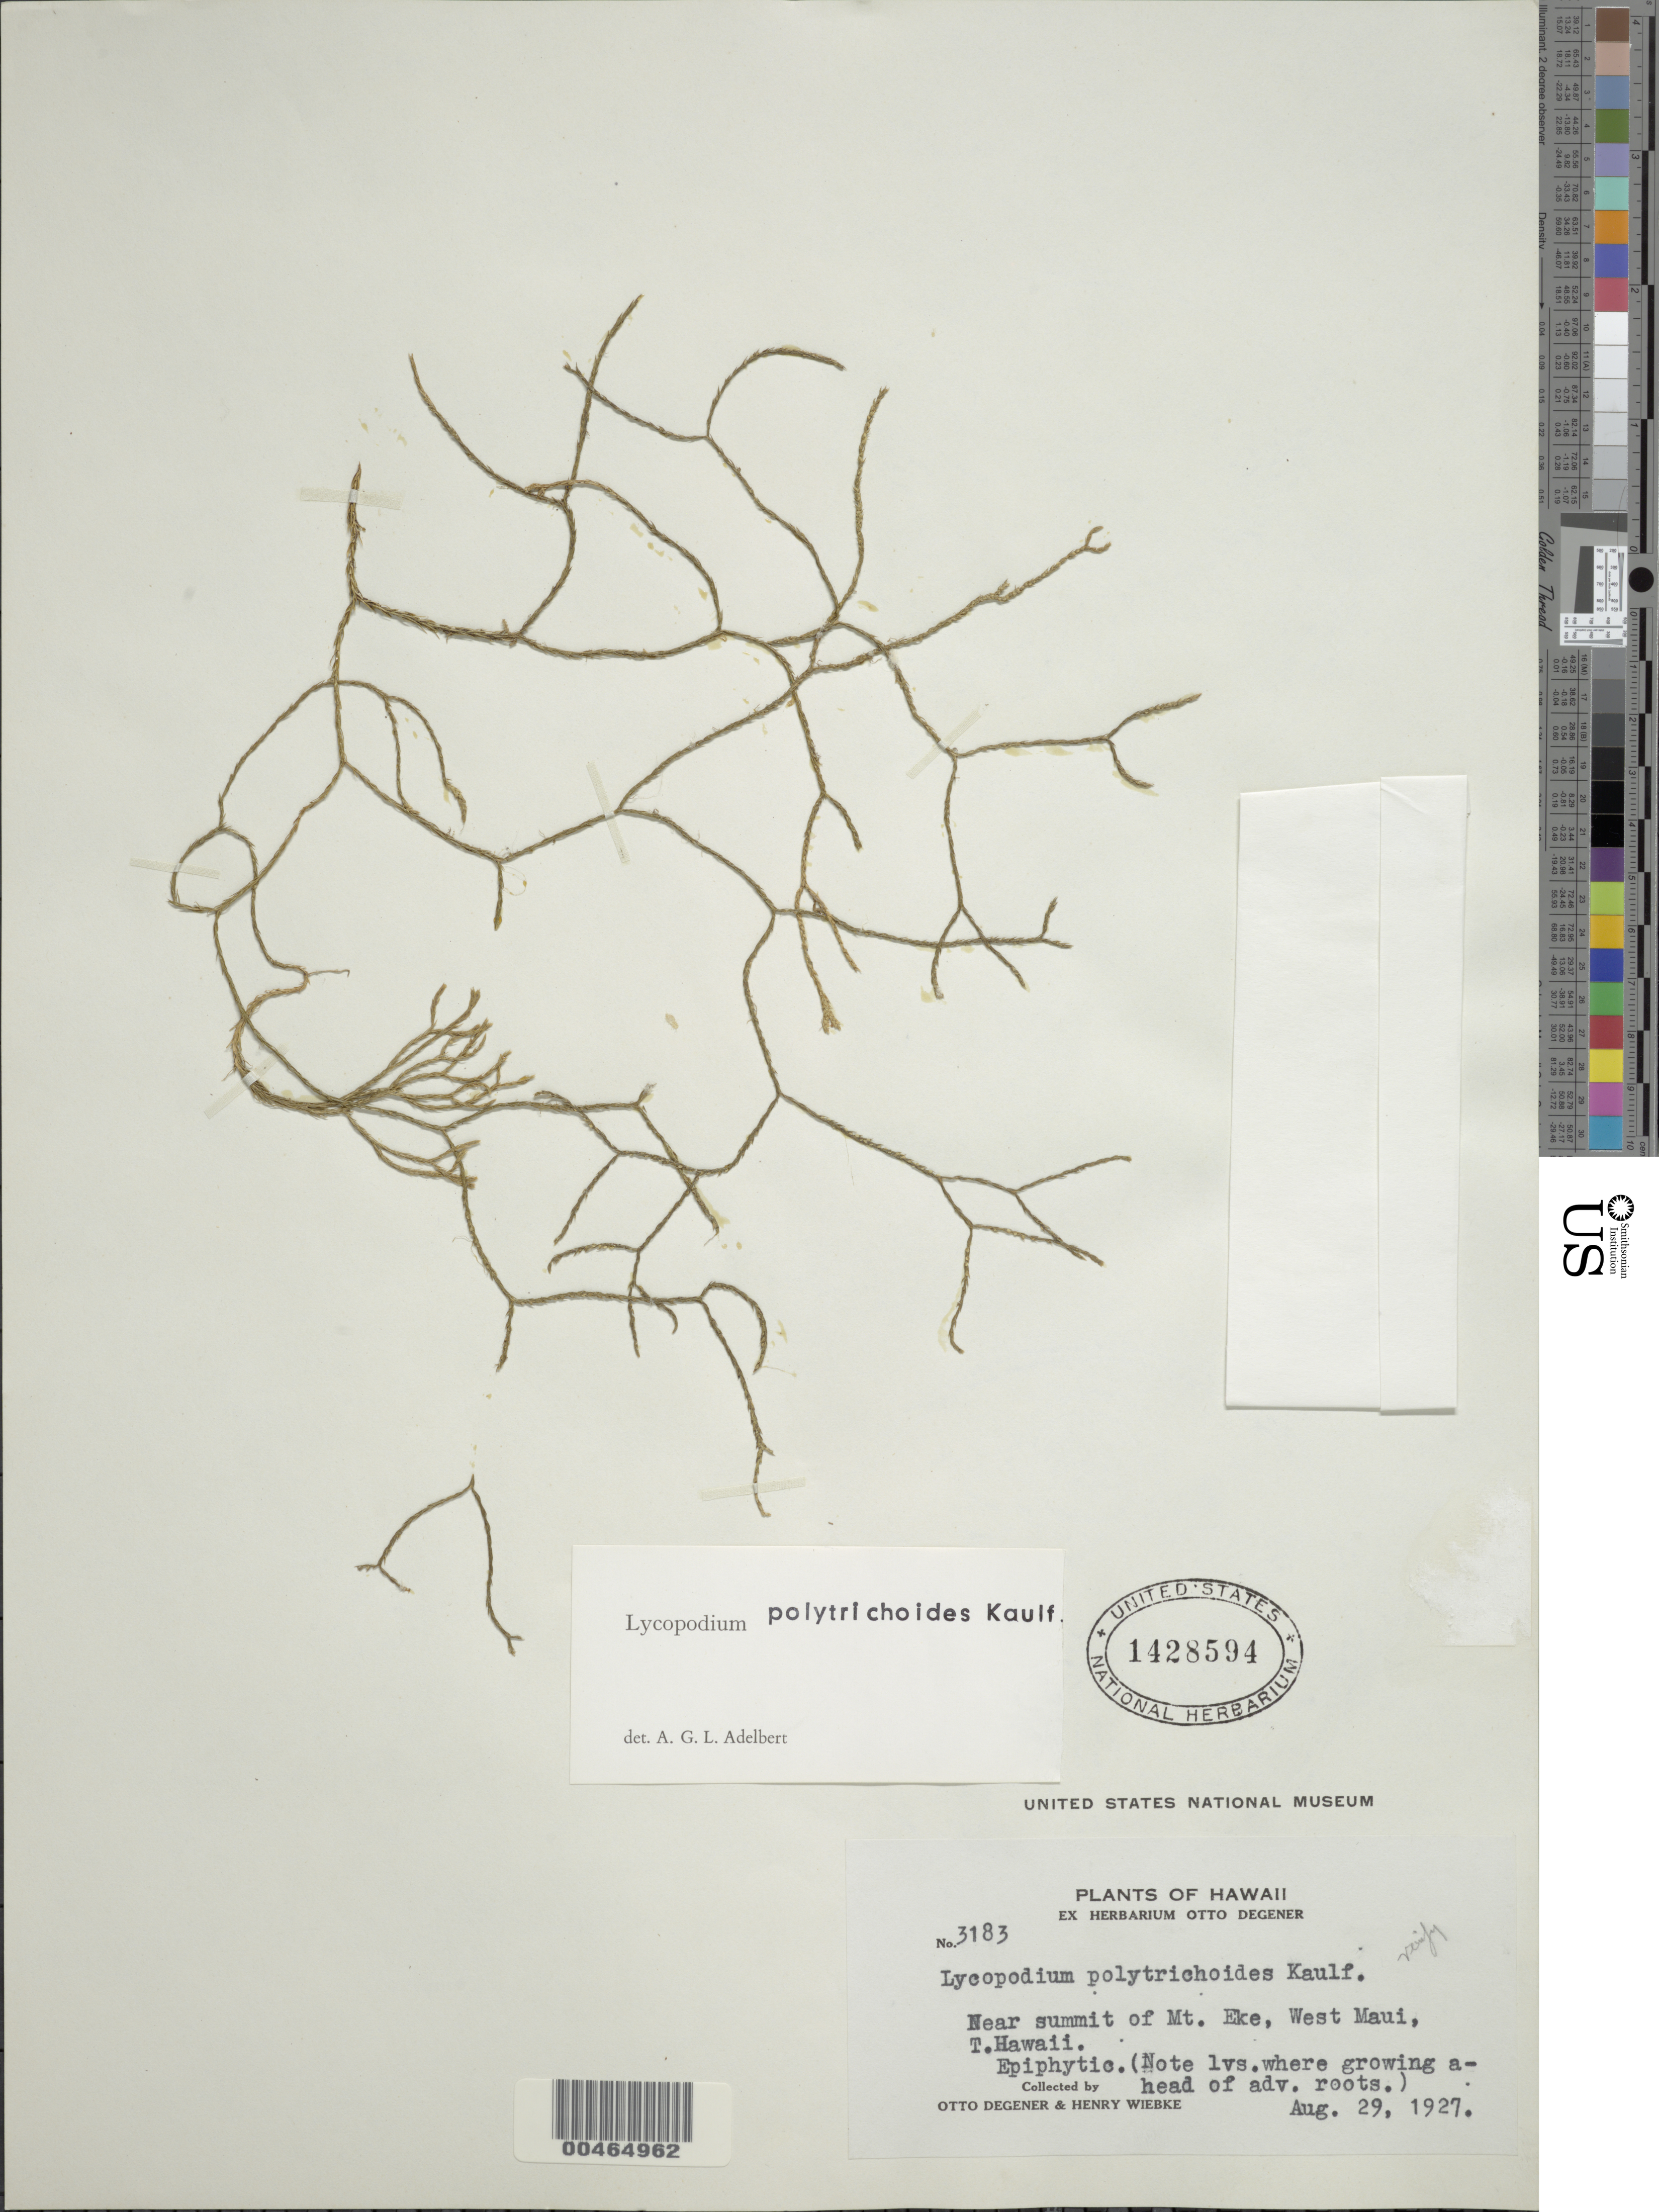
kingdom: Plantae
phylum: Tracheophyta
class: Lycopodiopsida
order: Lycopodiales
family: Lycopodiaceae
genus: Phlegmariurus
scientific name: Phlegmariurus filiformis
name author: (Sw.) W.H. Wagner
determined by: Field, A. R.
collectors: O. Degener & H. Wiebke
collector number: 3183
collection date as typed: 29 Aug 1927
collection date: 1927-08-29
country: United States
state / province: Hawaii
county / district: Maui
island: Maui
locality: Near summit of Mount Eke, W Maui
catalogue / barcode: US 1428594